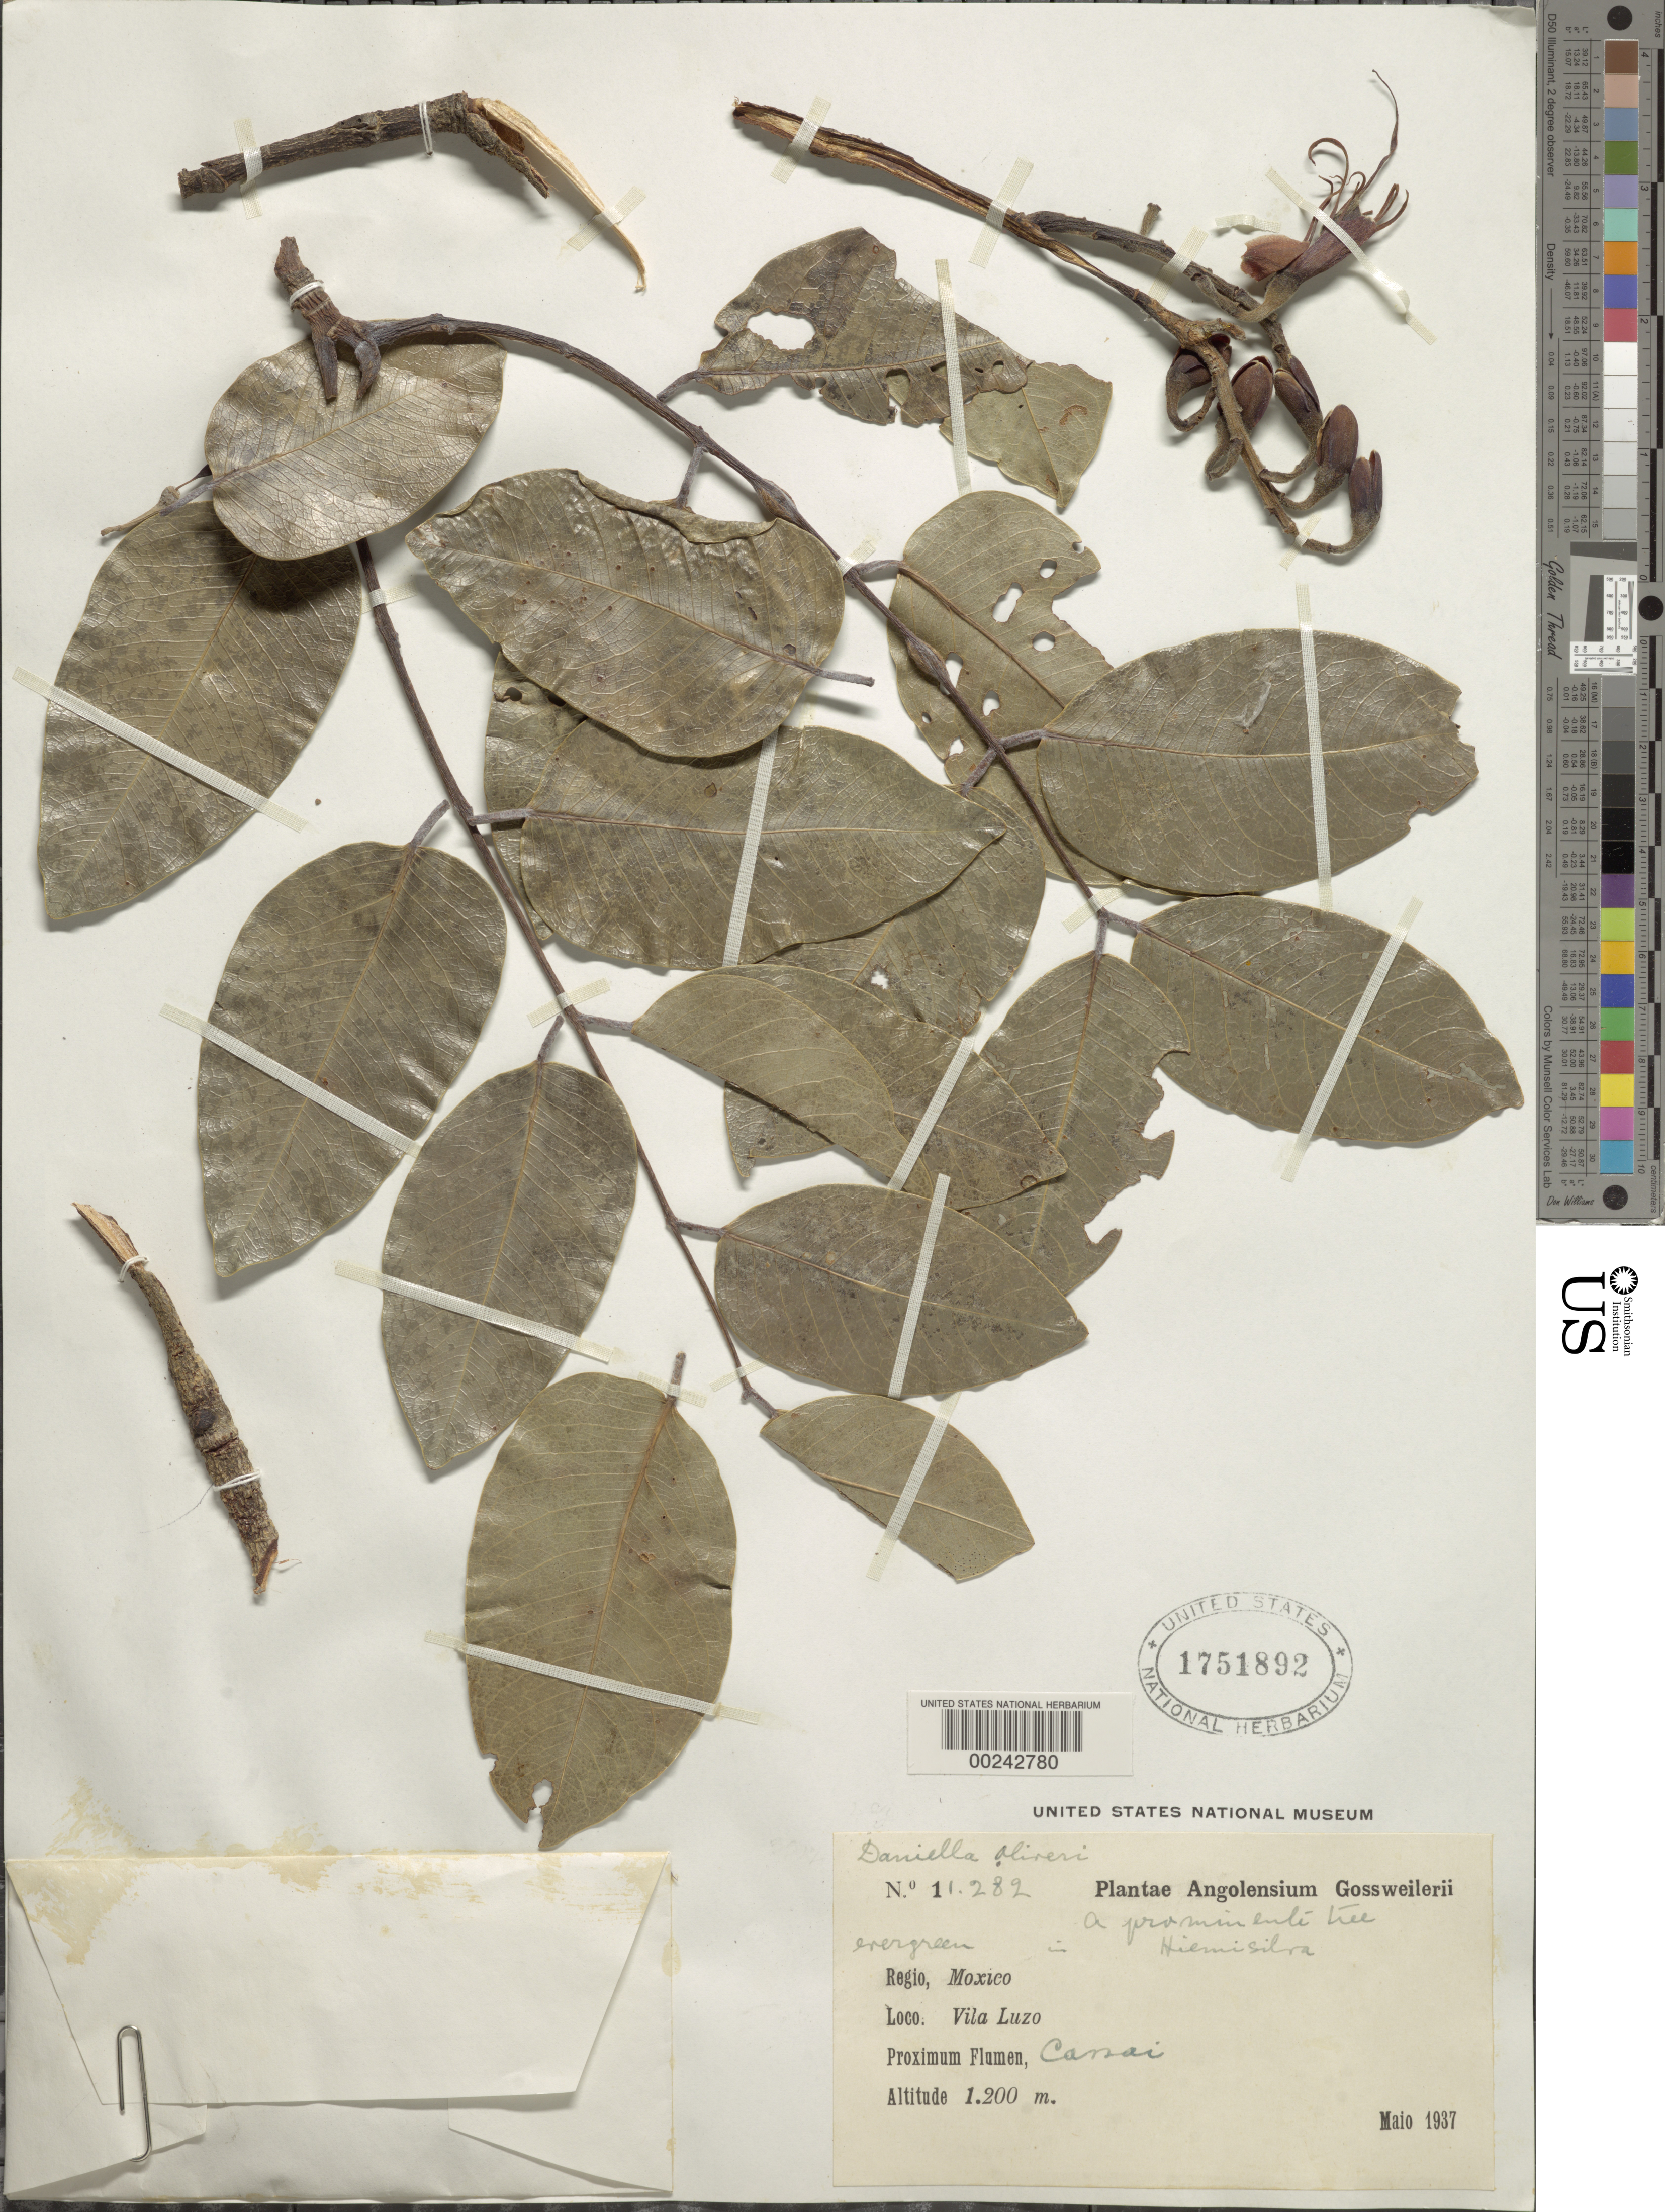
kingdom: Plantae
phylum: Tracheophyta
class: Magnoliopsida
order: Fabales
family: Fabaceae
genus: Daniellia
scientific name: Daniellia oliveri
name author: (Rolfe) Hutch. & Dalzell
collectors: J. Gossweiler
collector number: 11282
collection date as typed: May 1937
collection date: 1937-05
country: Angola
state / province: Moxico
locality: Vila Luzo; near Canai River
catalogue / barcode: US 1751892